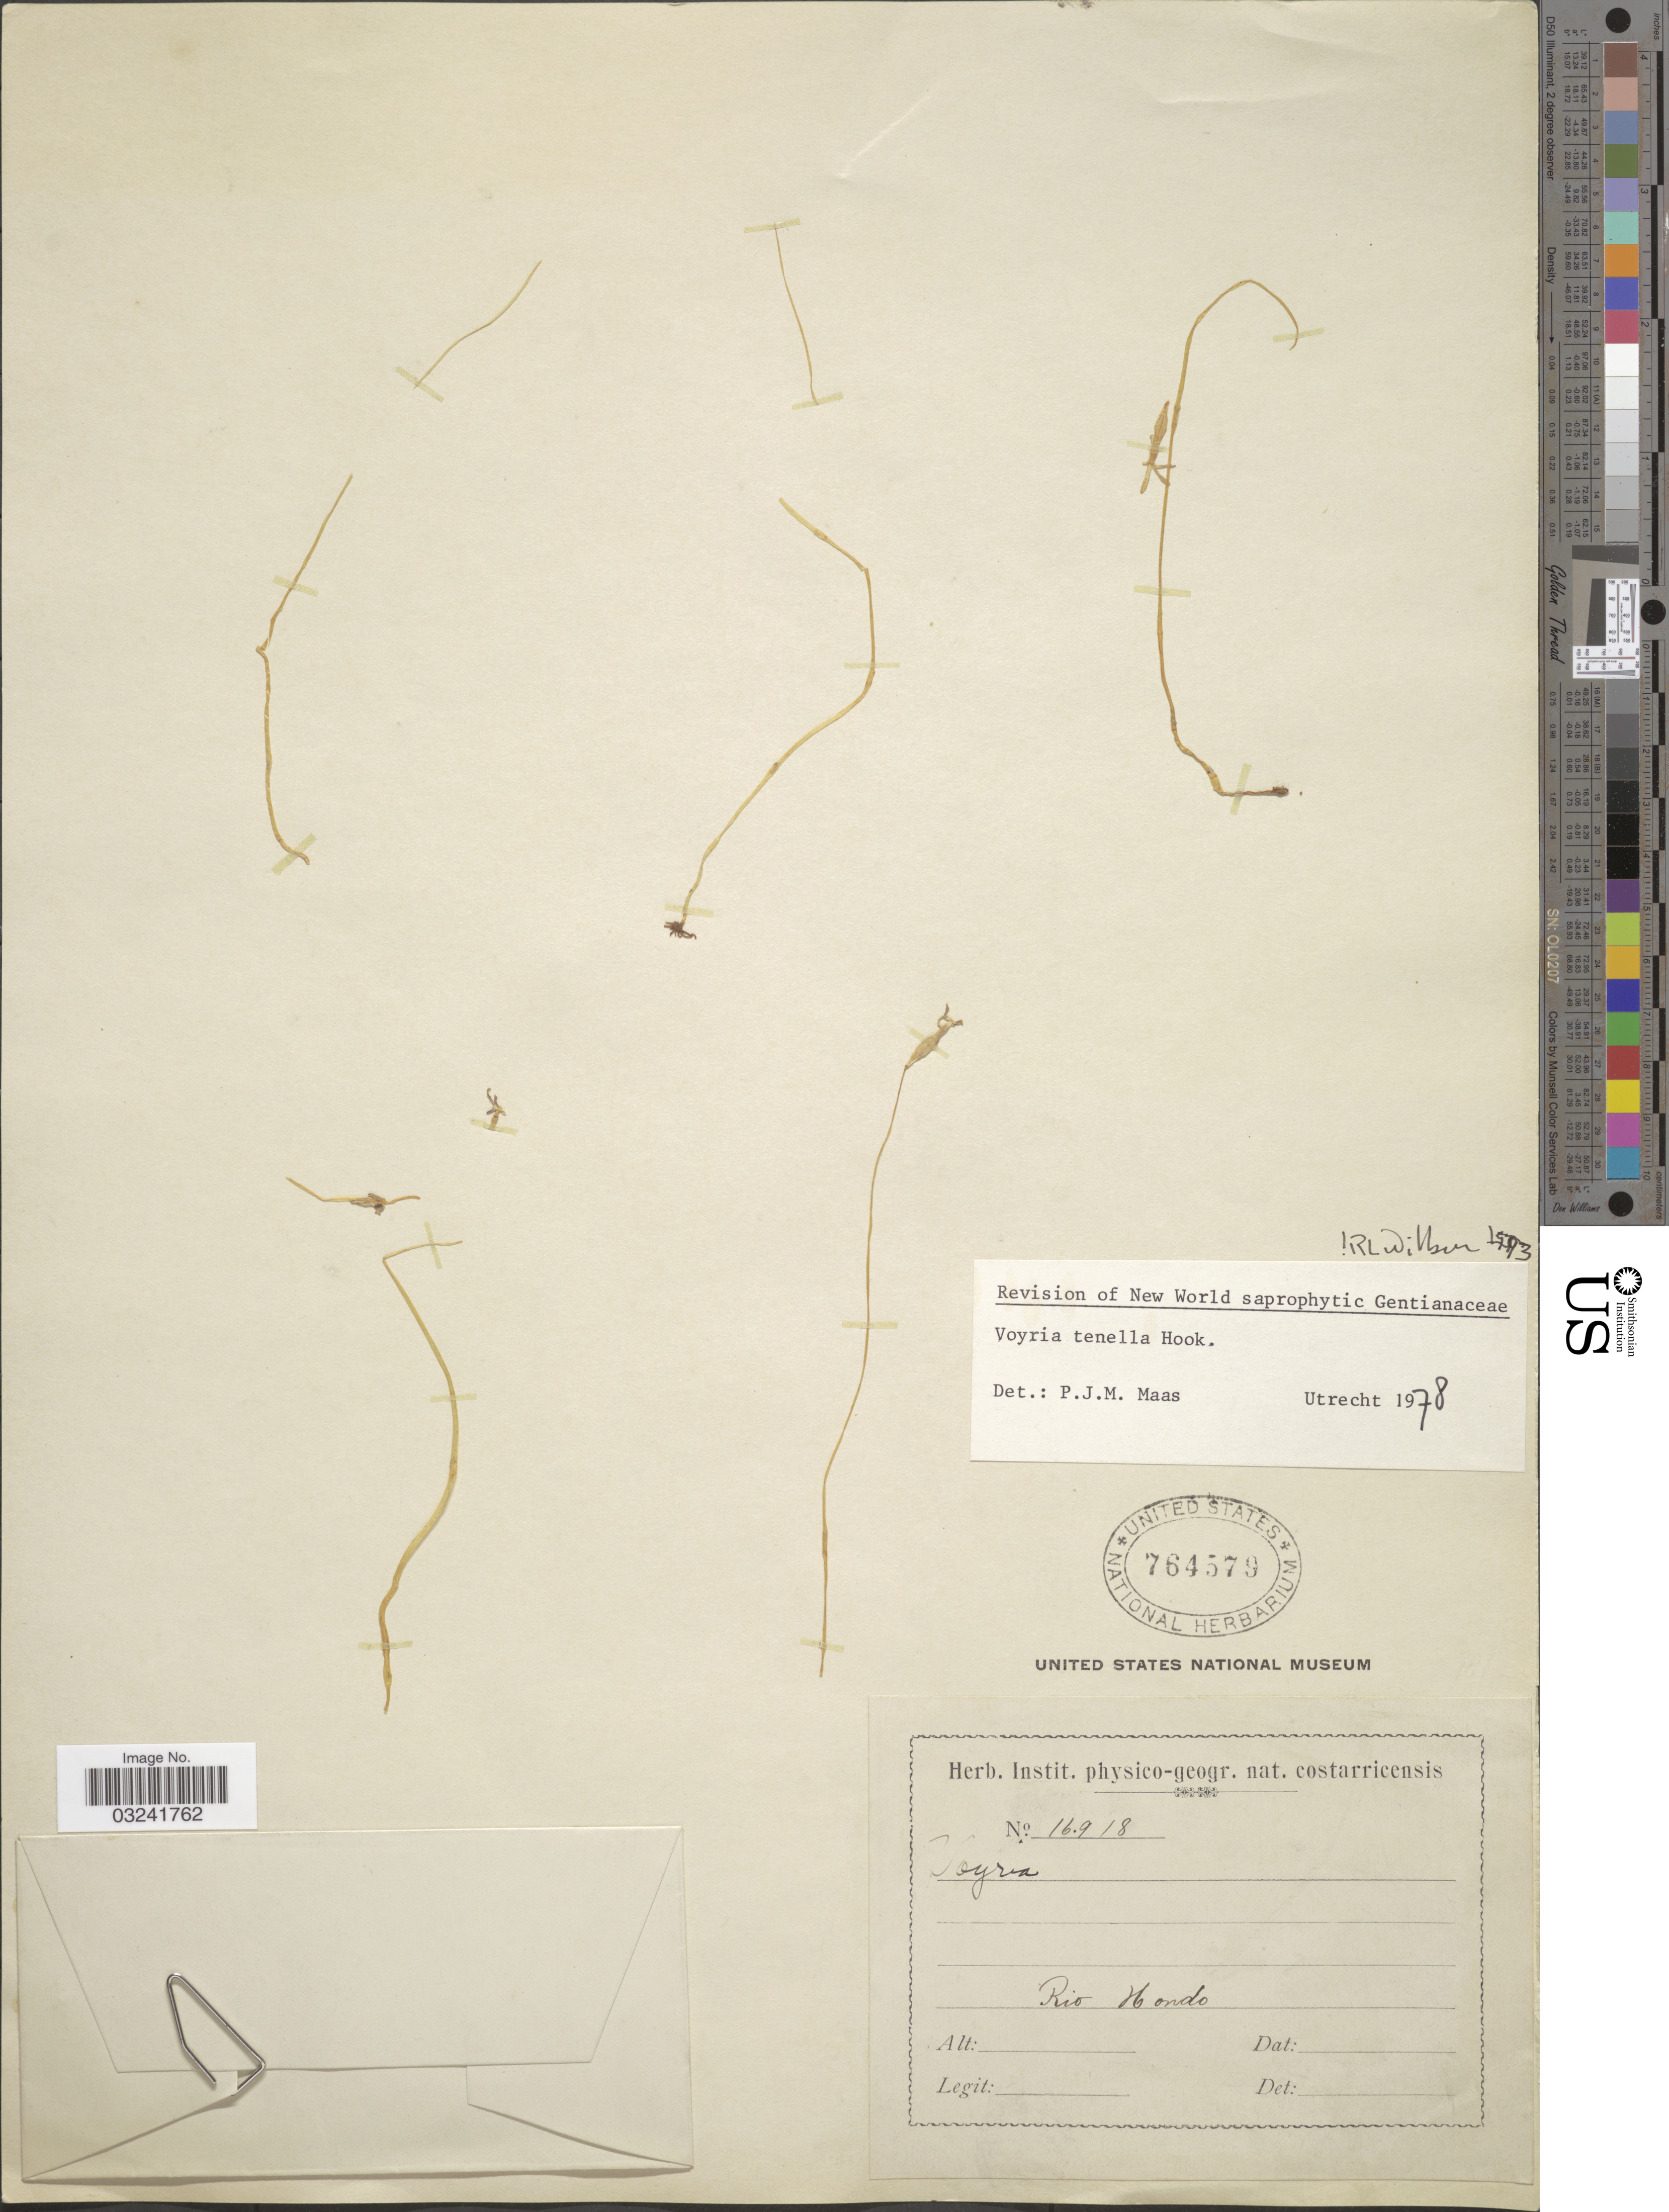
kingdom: Plantae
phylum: Tracheophyta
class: Magnoliopsida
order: Gentianales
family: Gentianaceae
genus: Voyria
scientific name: Voyria tenella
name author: Guilding ex Hook.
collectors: ex herb. Instit. physico-geogr. nat. costarricensis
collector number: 16918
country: Costa Rica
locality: Rio Hondo.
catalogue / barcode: US 764579